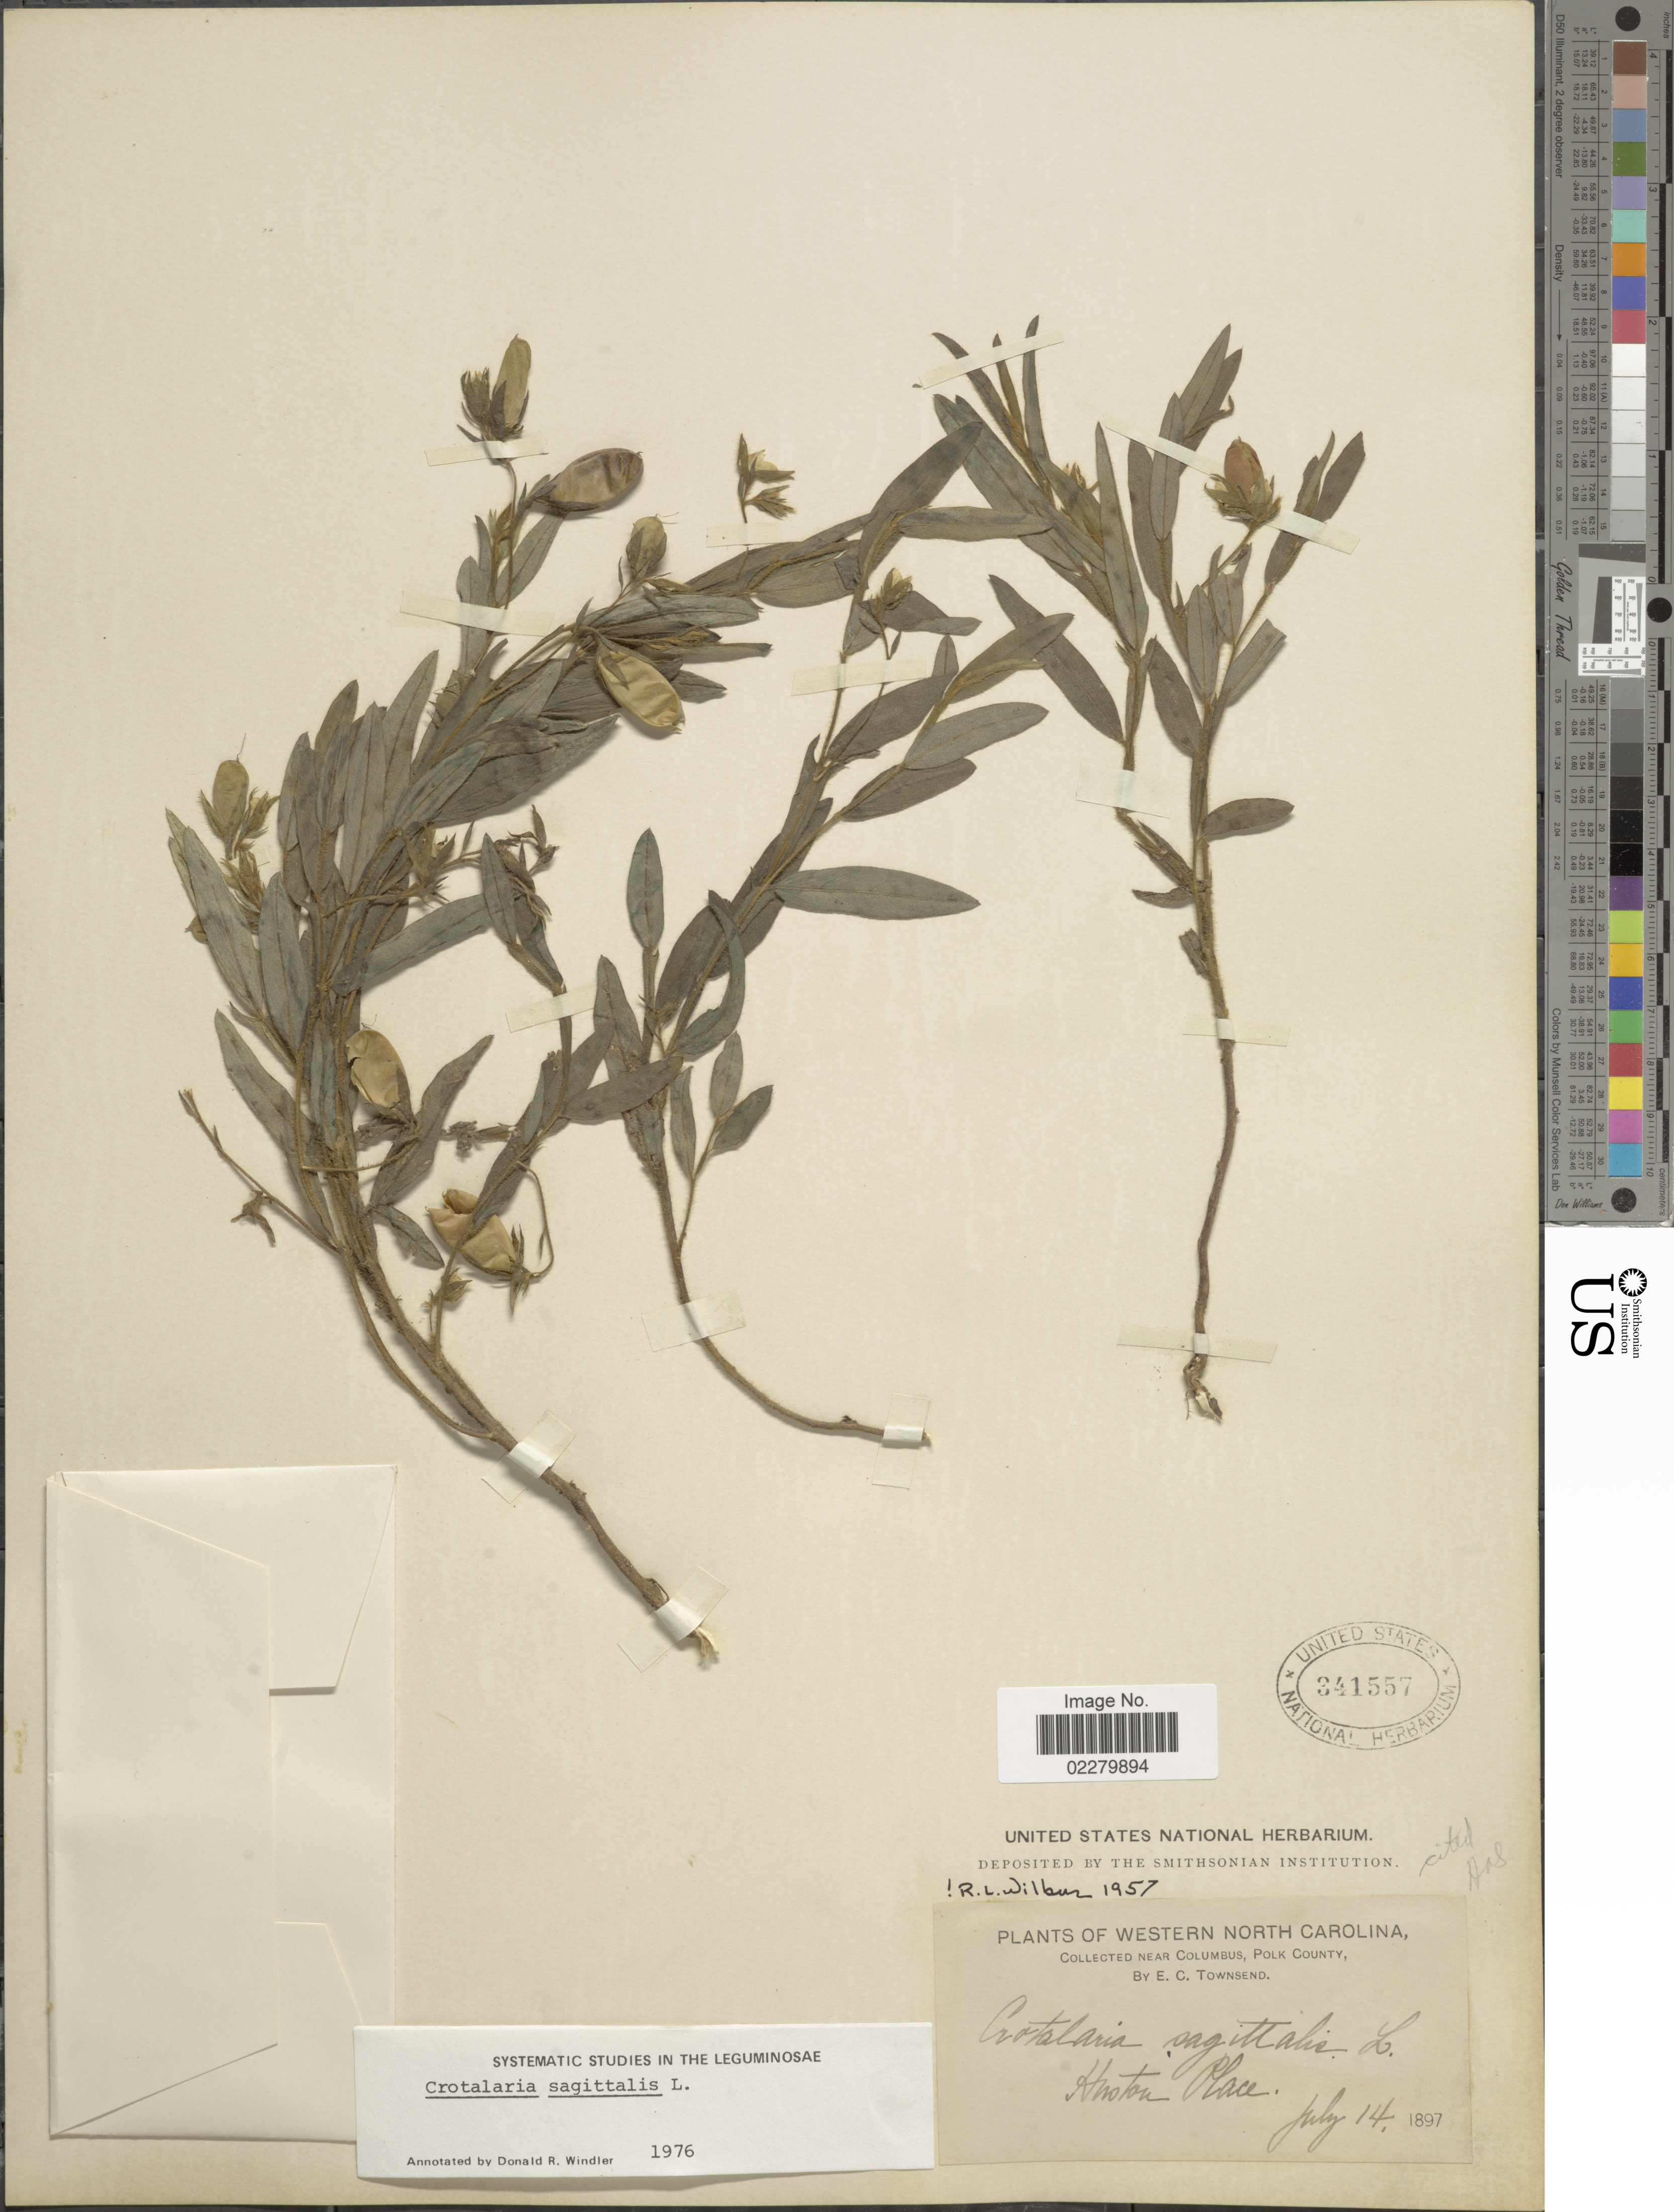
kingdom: Plantae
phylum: Tracheophyta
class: Magnoliopsida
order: Fabales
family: Fabaceae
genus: Crotalaria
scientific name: Crotalaria sagittalis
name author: L.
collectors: E. C. Townsend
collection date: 1897-07-14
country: United States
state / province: North Carolina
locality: Western North Carolina, near Columbus, Polk County. Huston Place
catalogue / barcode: US 341557